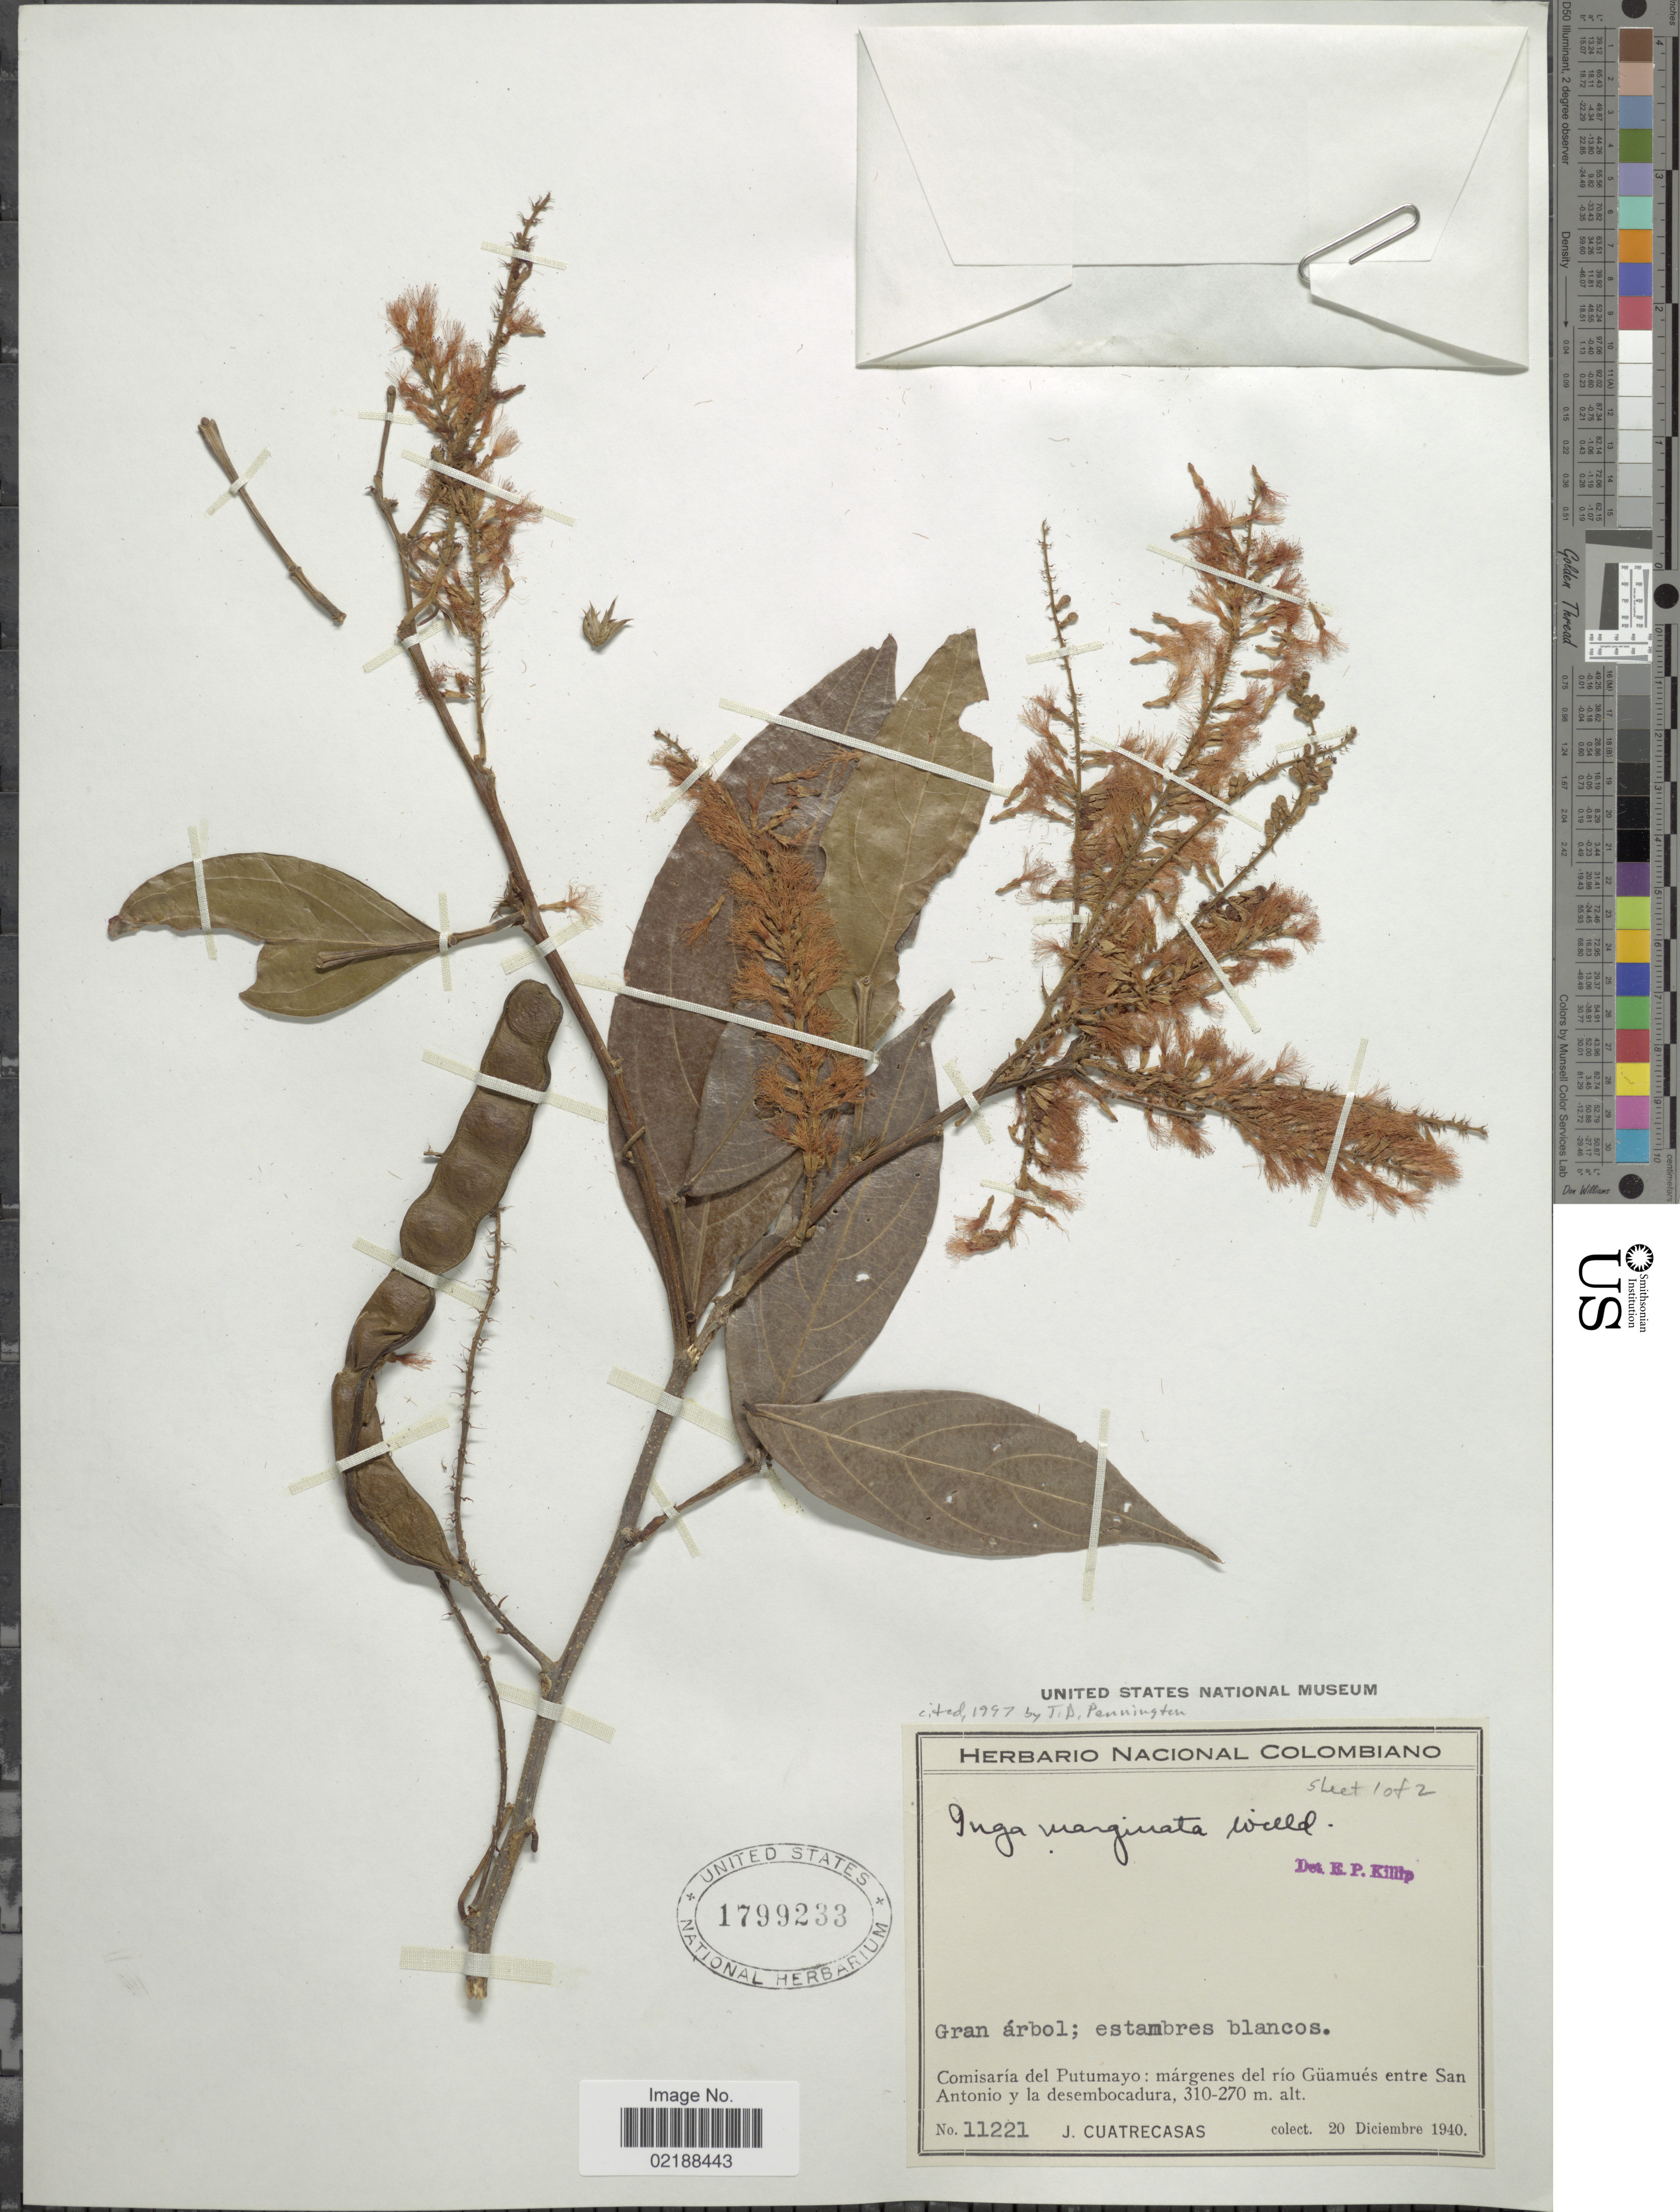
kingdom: Plantae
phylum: Tracheophyta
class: Magnoliopsida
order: Fabales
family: Fabaceae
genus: Inga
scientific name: Inga marginata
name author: Willd.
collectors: J. Cuatrecasas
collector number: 11221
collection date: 1940-12-20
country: Colombia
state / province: Putumayo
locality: Gran árbol; estambres blancos, Comisaría del Putumayo: márgens del río Güamués entre San Antonio y la desembocadura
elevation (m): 270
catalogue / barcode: US 1799233